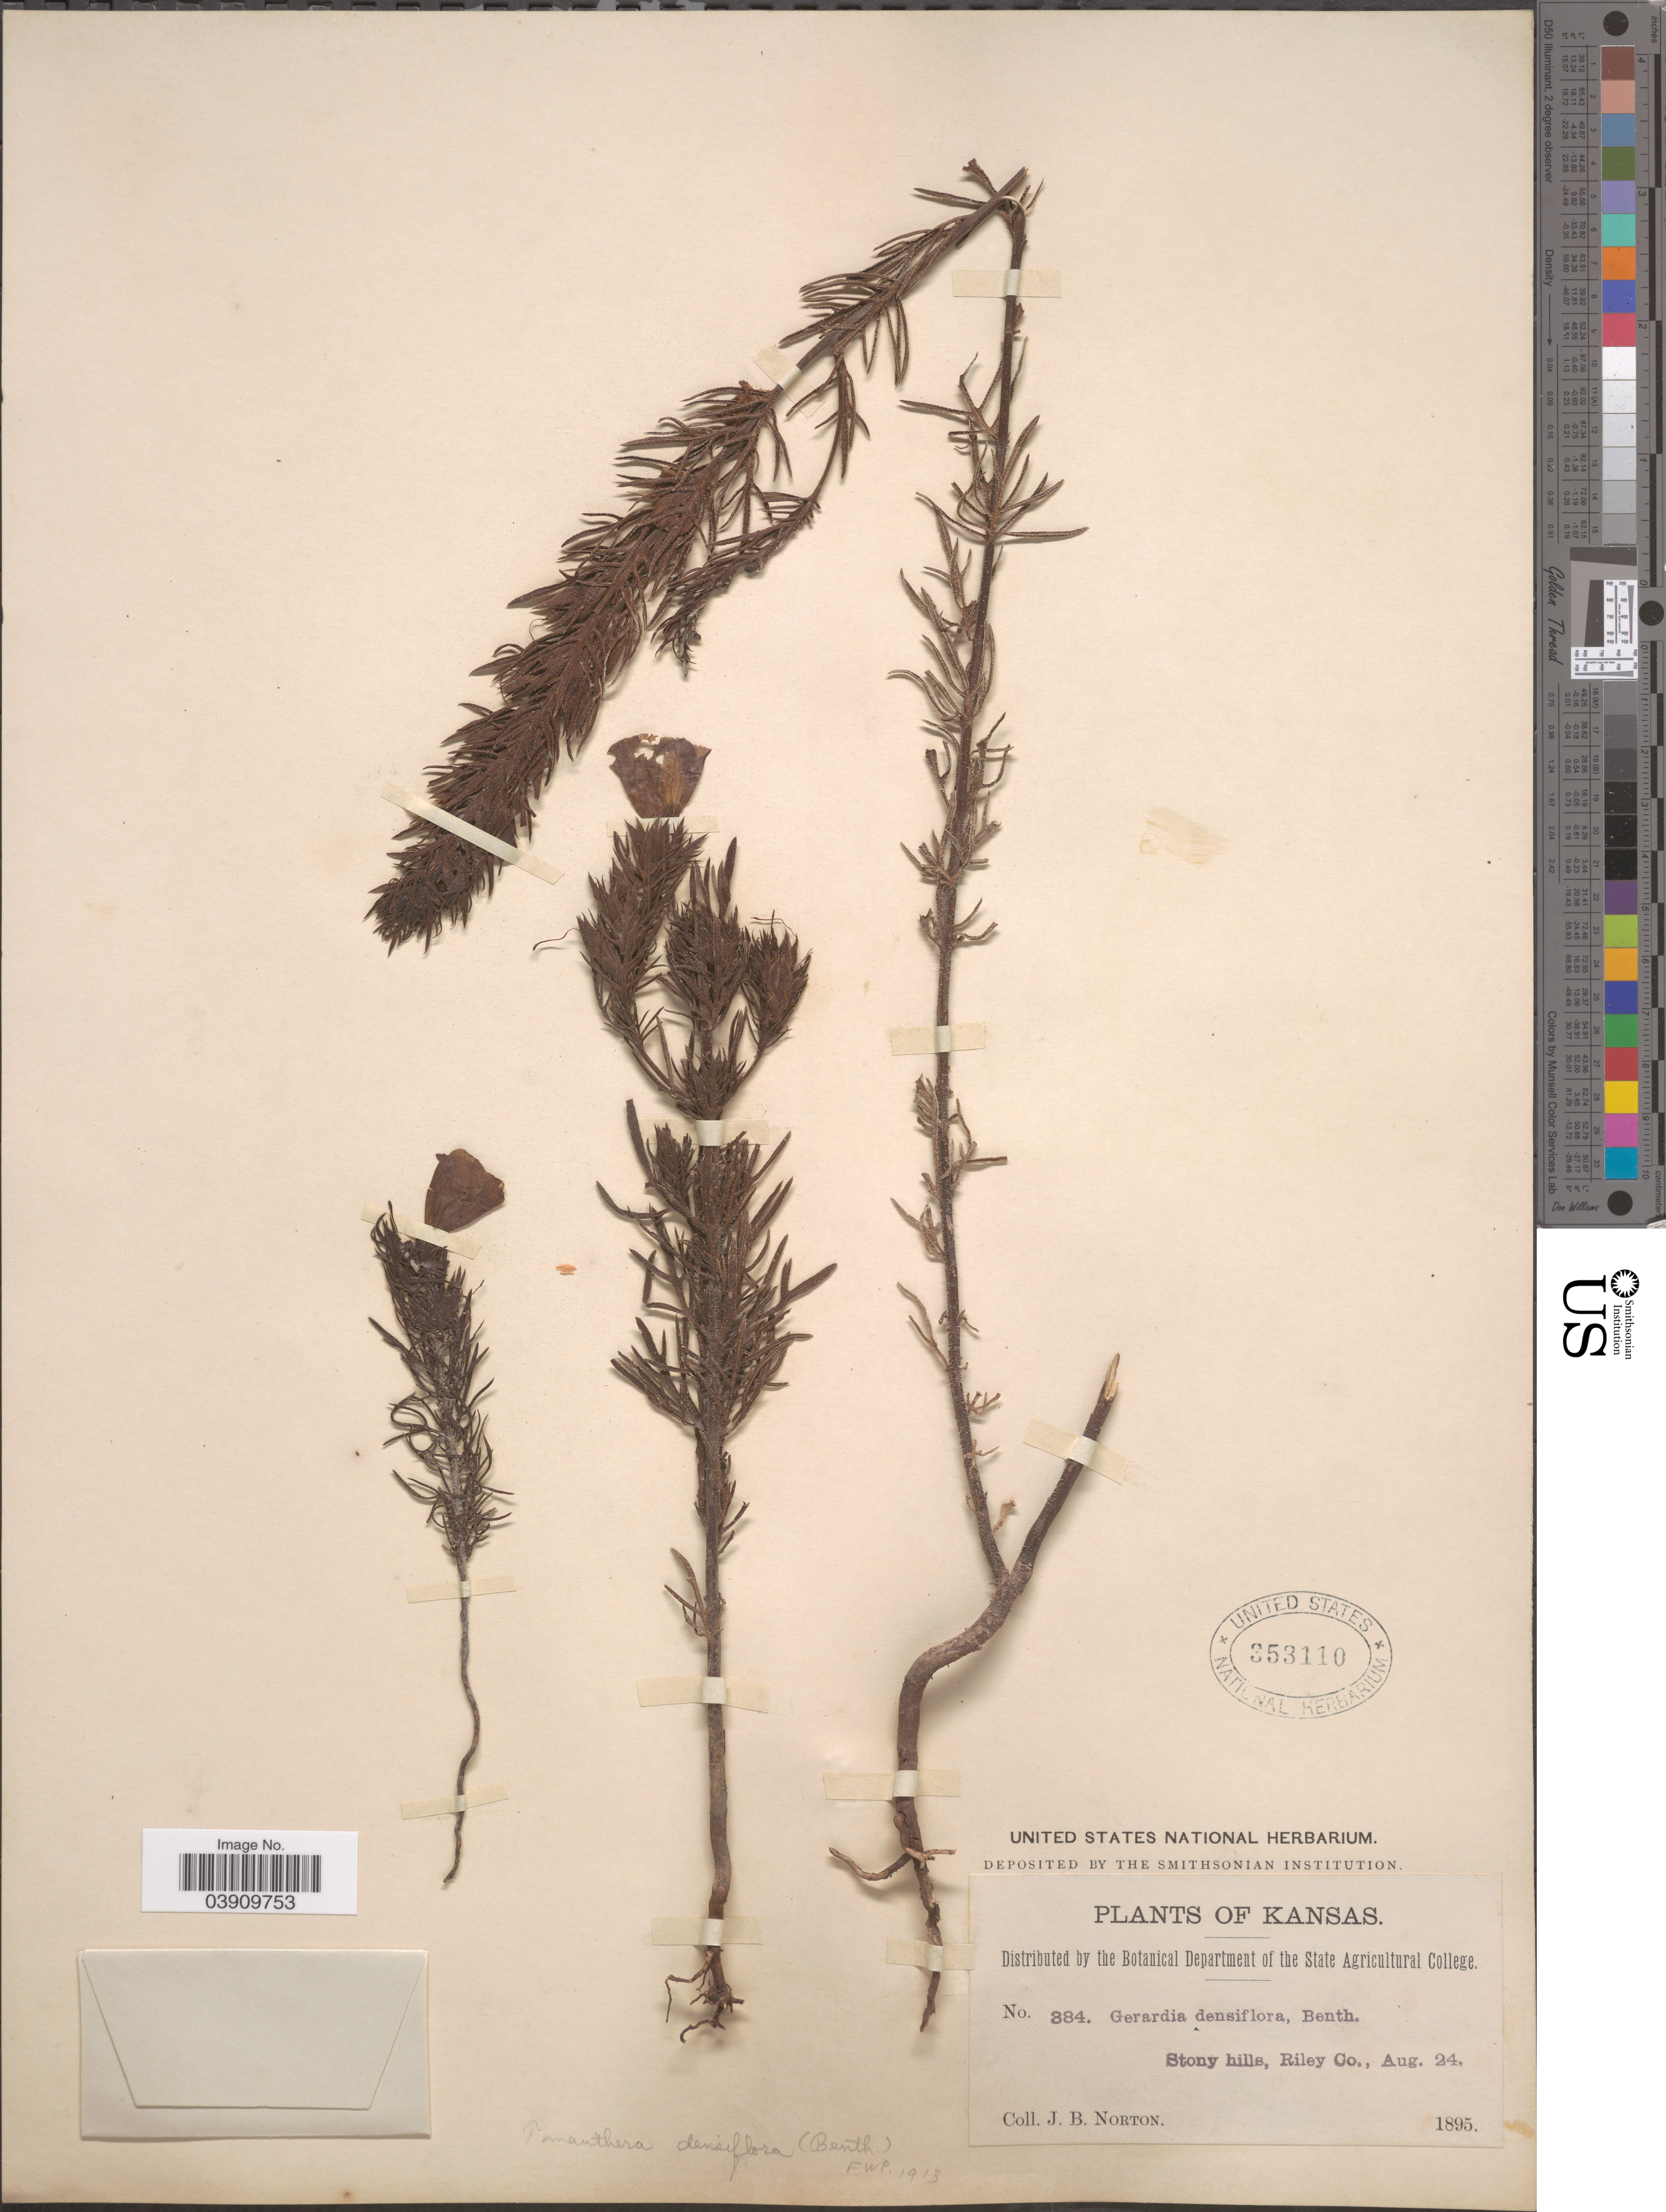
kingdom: Plantae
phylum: Tracheophyta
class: Magnoliopsida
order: Lamiales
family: Orobanchaceae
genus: Tomanthera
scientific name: Tomanthera densiflora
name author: (Benth.) Pennell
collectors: J. B. Norton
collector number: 384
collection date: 1895-08-24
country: United States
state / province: Kansas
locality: Stony hills, Riley Co.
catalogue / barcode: US 353110